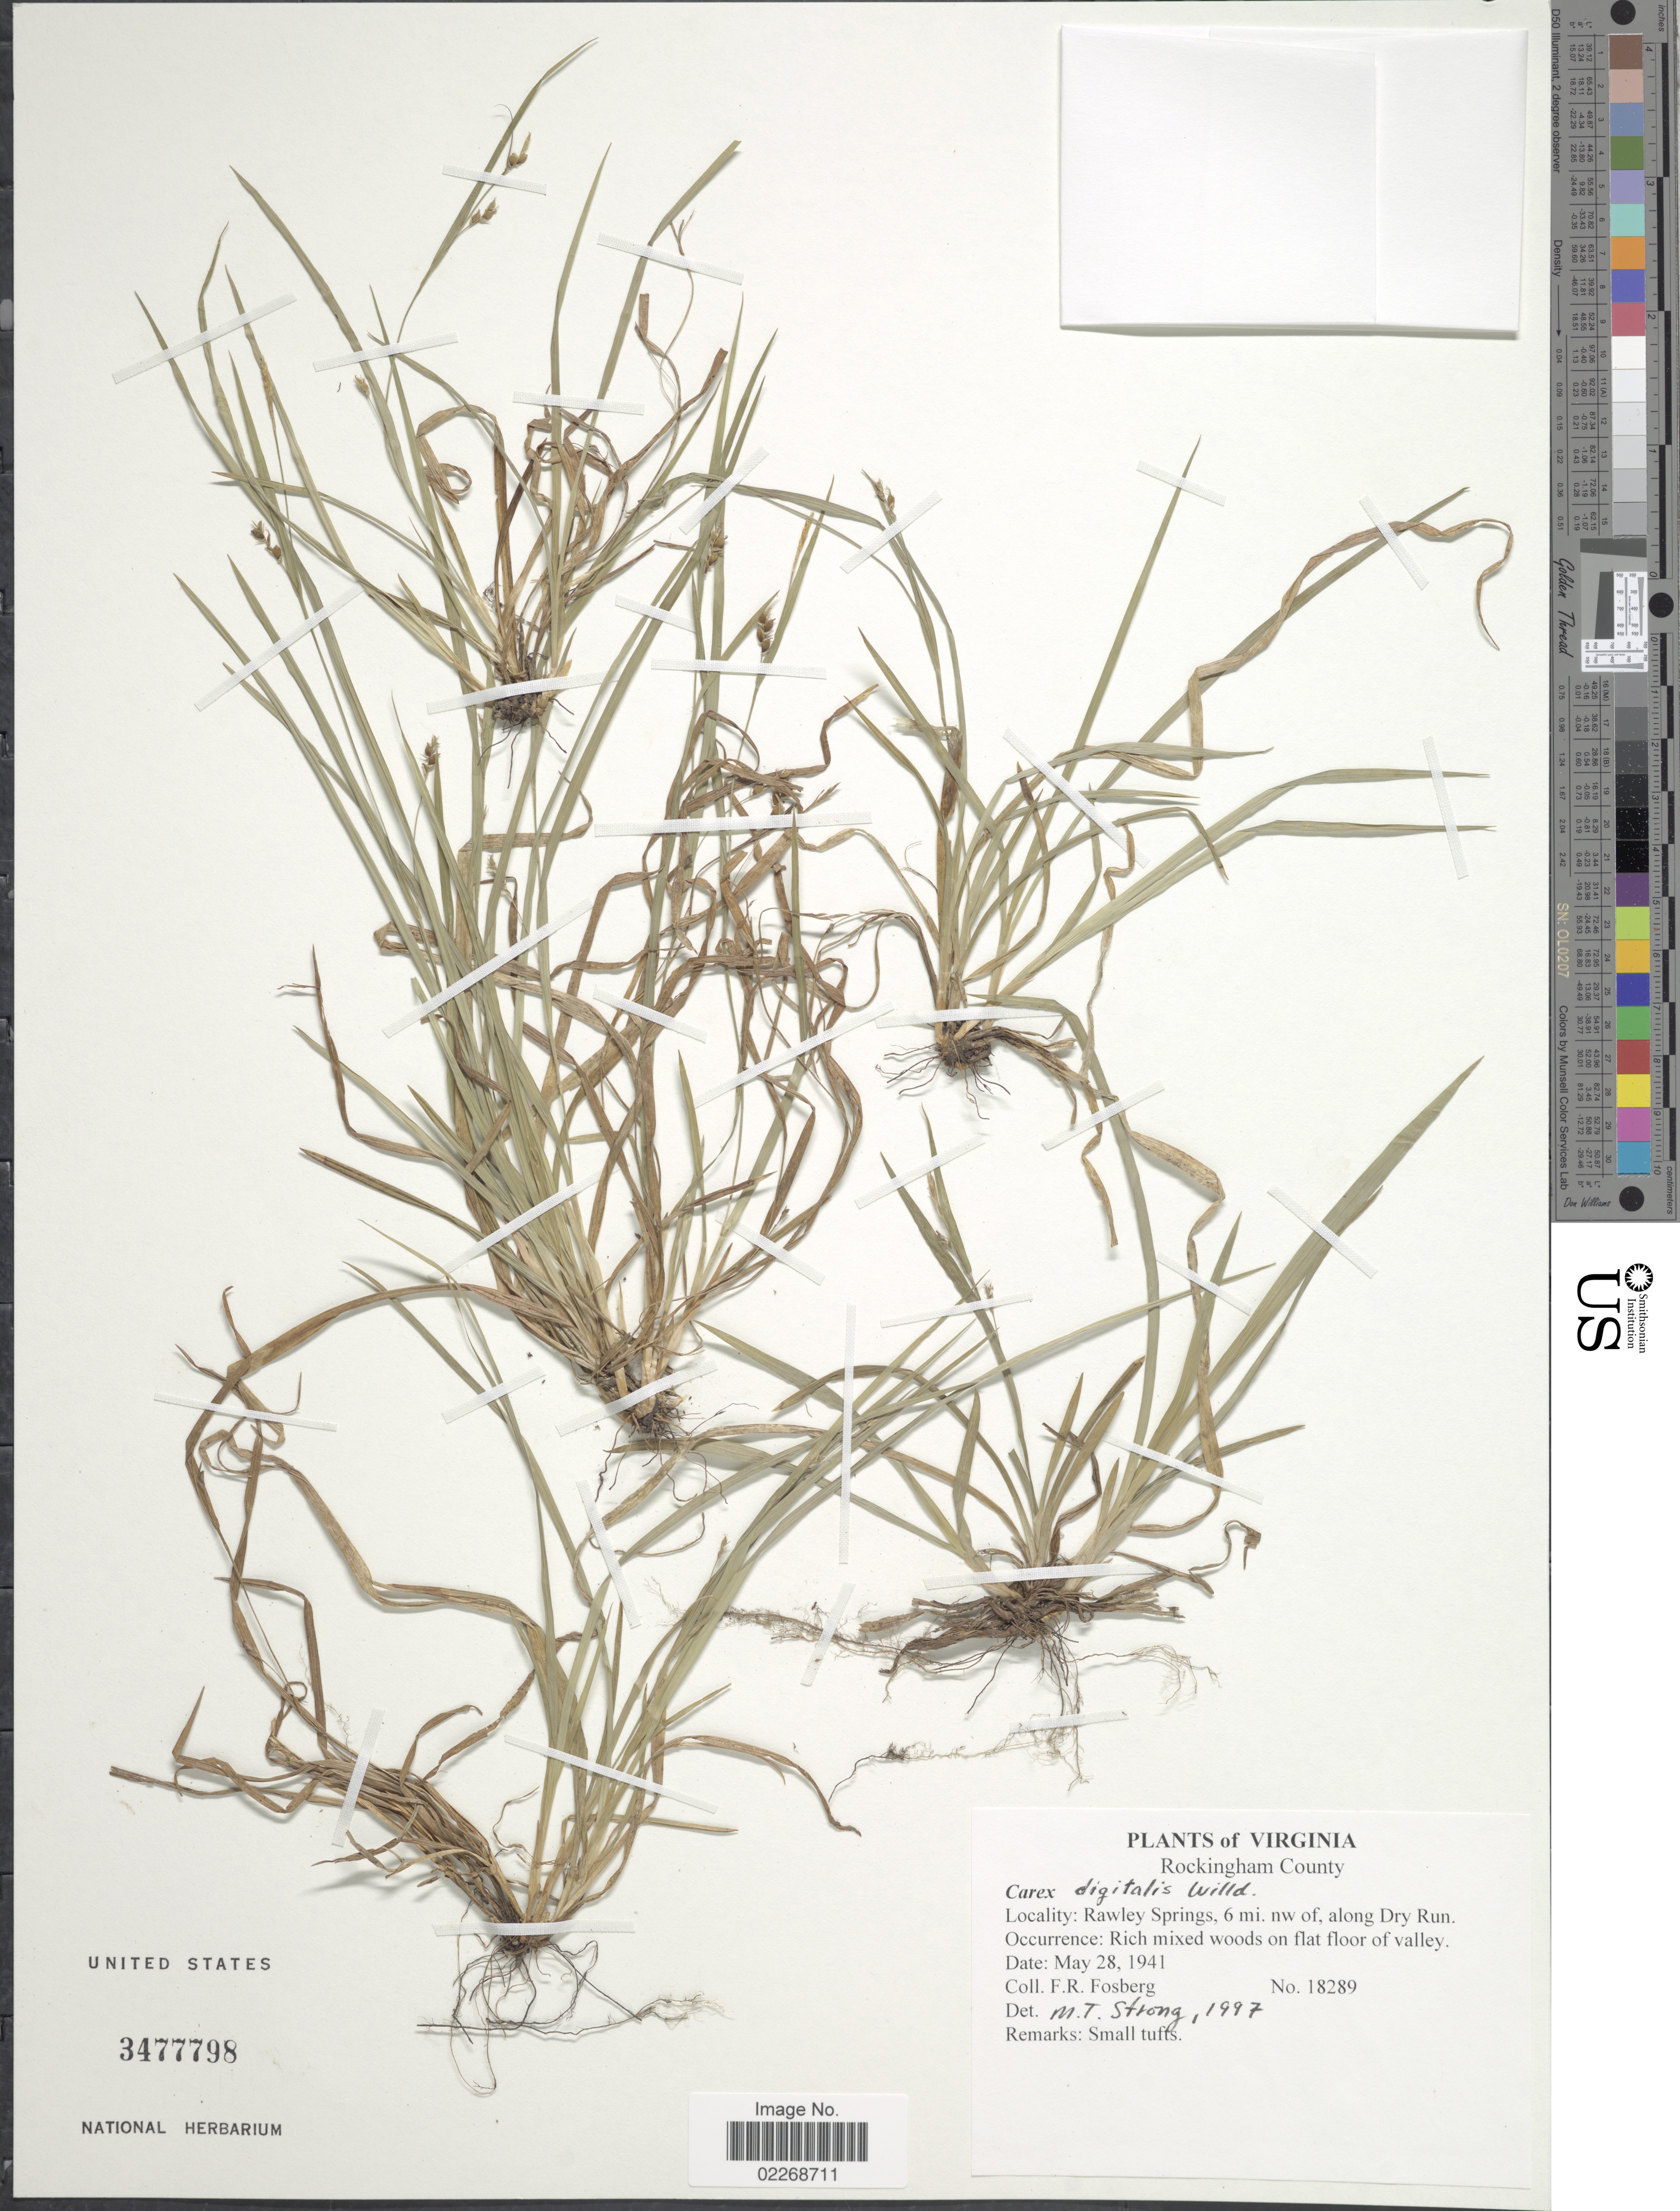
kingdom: Plantae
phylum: Tracheophyta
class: Liliopsida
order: Poales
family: Cyperaceae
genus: Carex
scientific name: Carex digitalis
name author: Willd.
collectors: F. R. Fosberg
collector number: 18289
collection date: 1941-05-28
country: United States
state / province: Virginia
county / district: Rockingham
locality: Rawley Springs, 6 mi. nw of, along Dry Run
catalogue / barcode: US 3477798